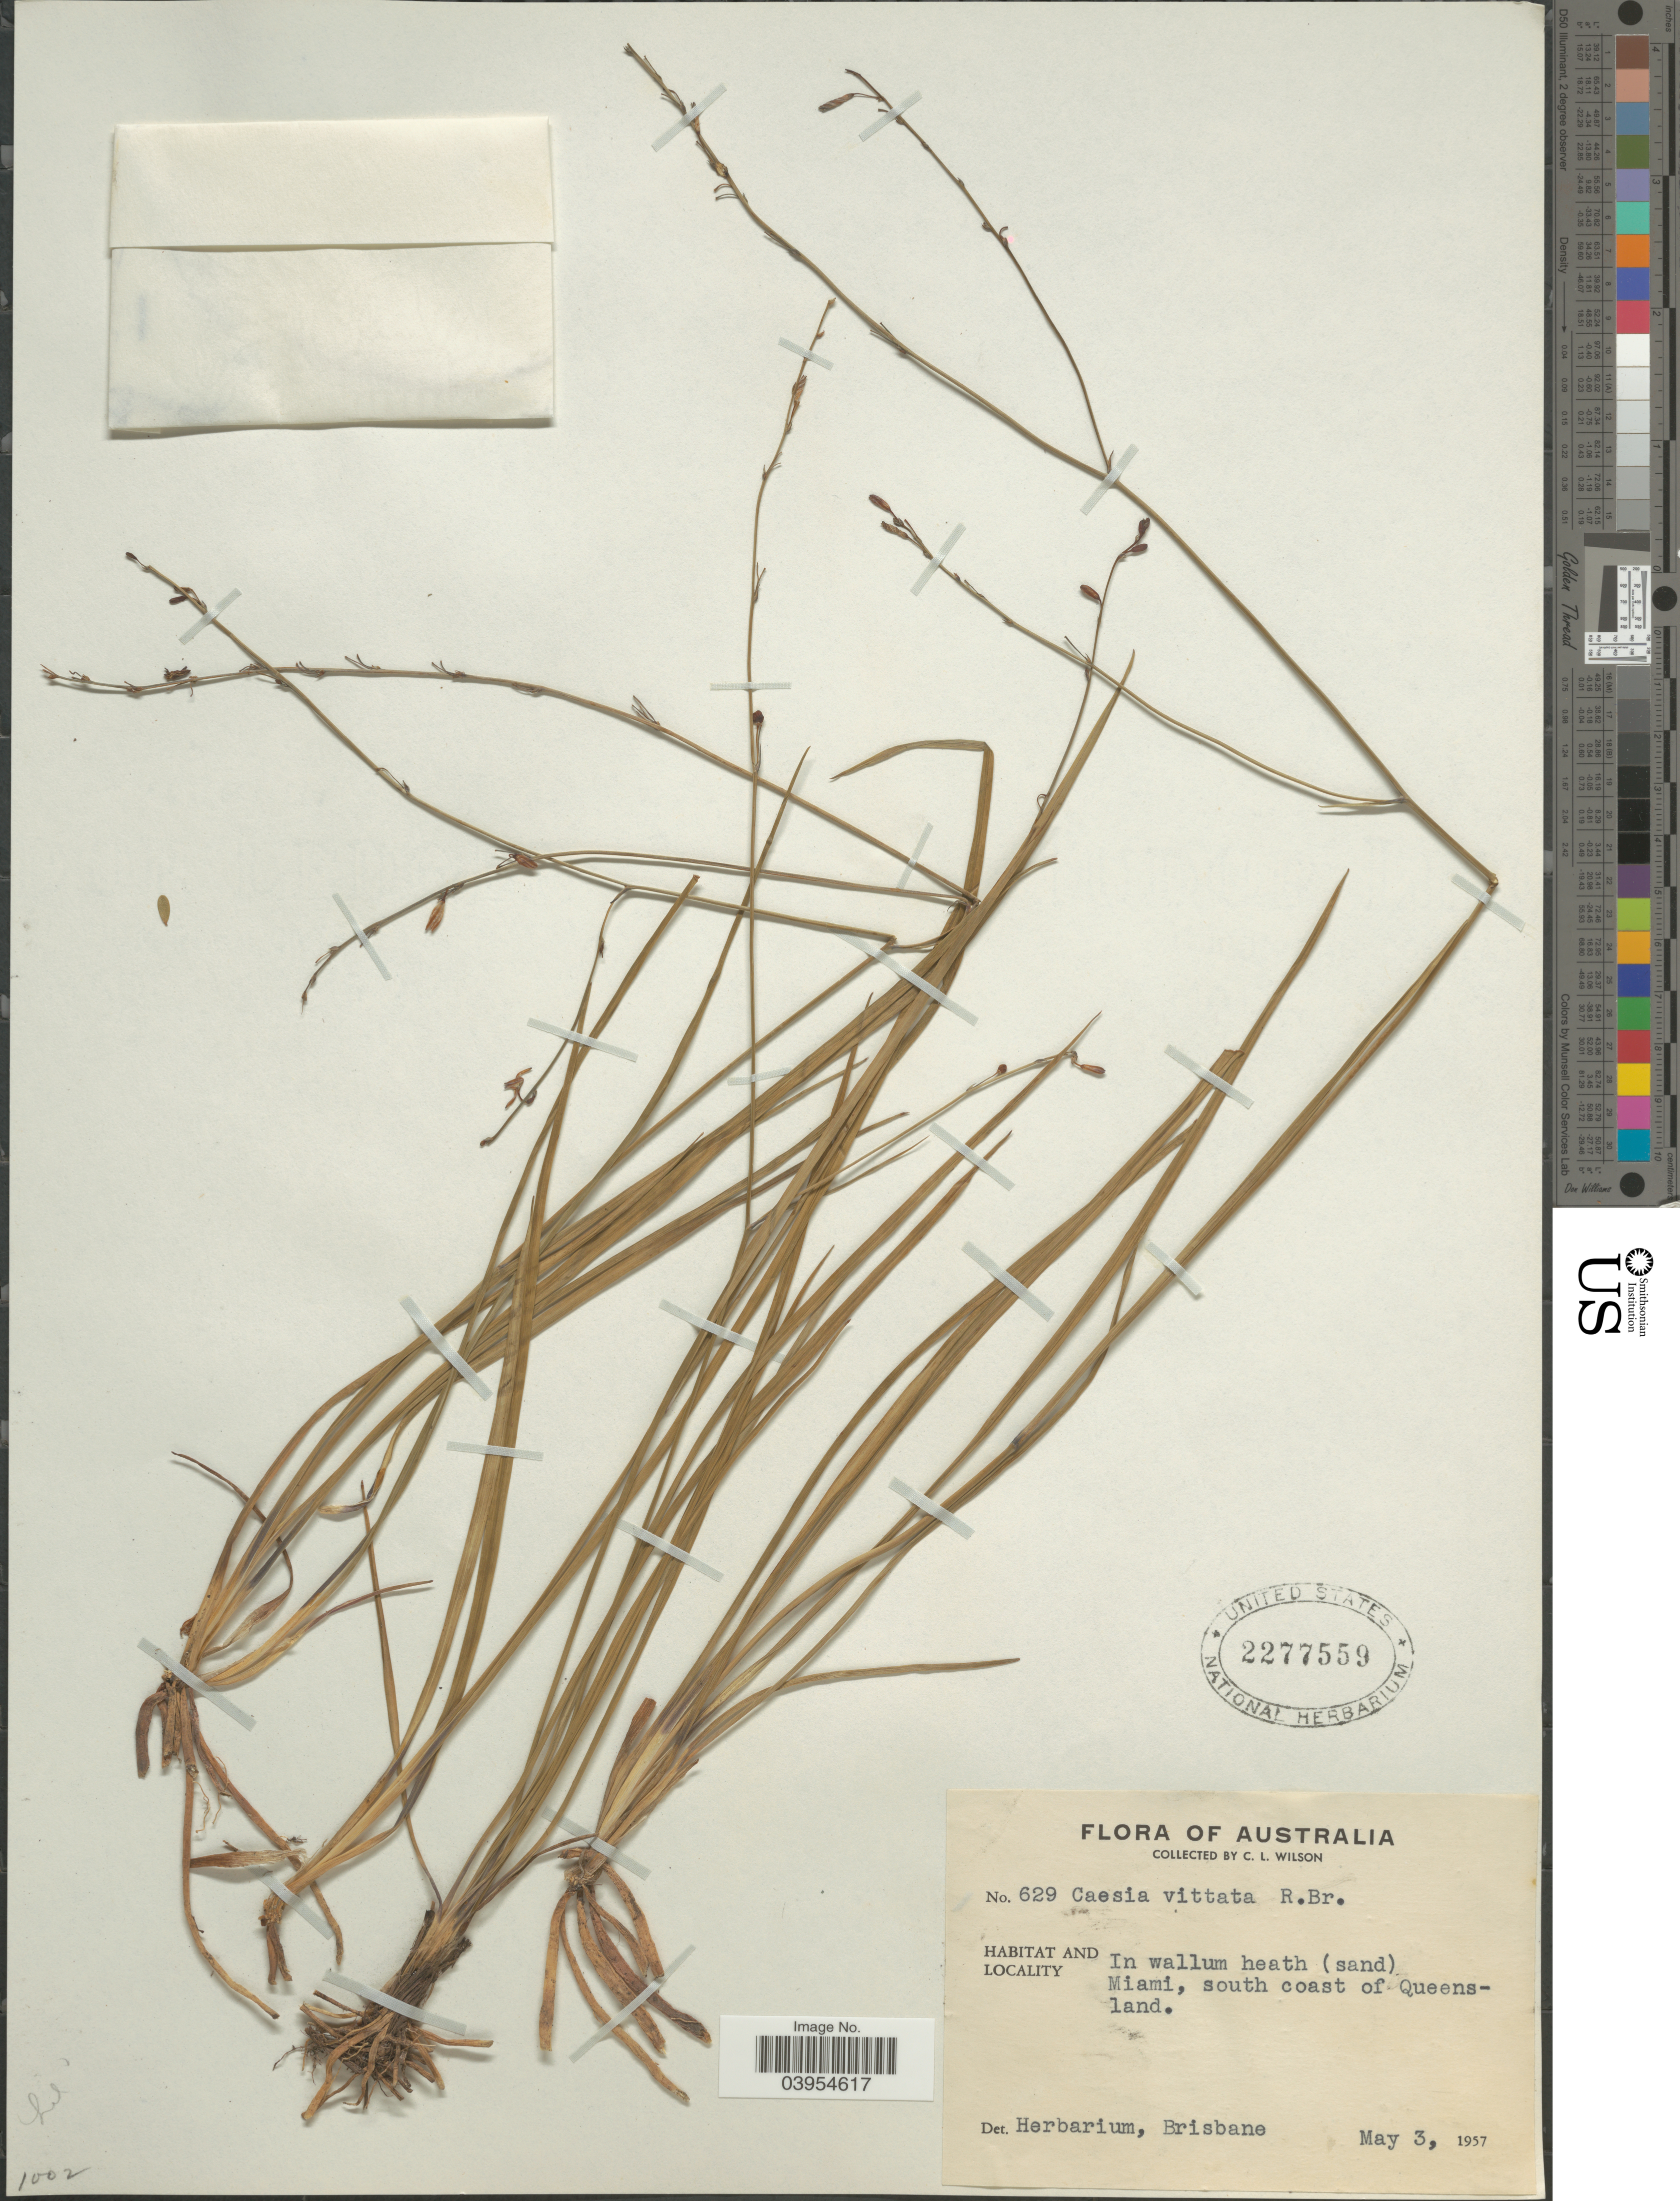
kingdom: Plantae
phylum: Tracheophyta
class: Liliopsida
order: Asparagales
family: Asphodelaceae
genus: Caesia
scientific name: Caesia vittata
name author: R. Br.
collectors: C. L. Wilson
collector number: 629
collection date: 1957-05-03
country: Australia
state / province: Queensland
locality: Miami, south coast of Queensland.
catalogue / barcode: US 2277559